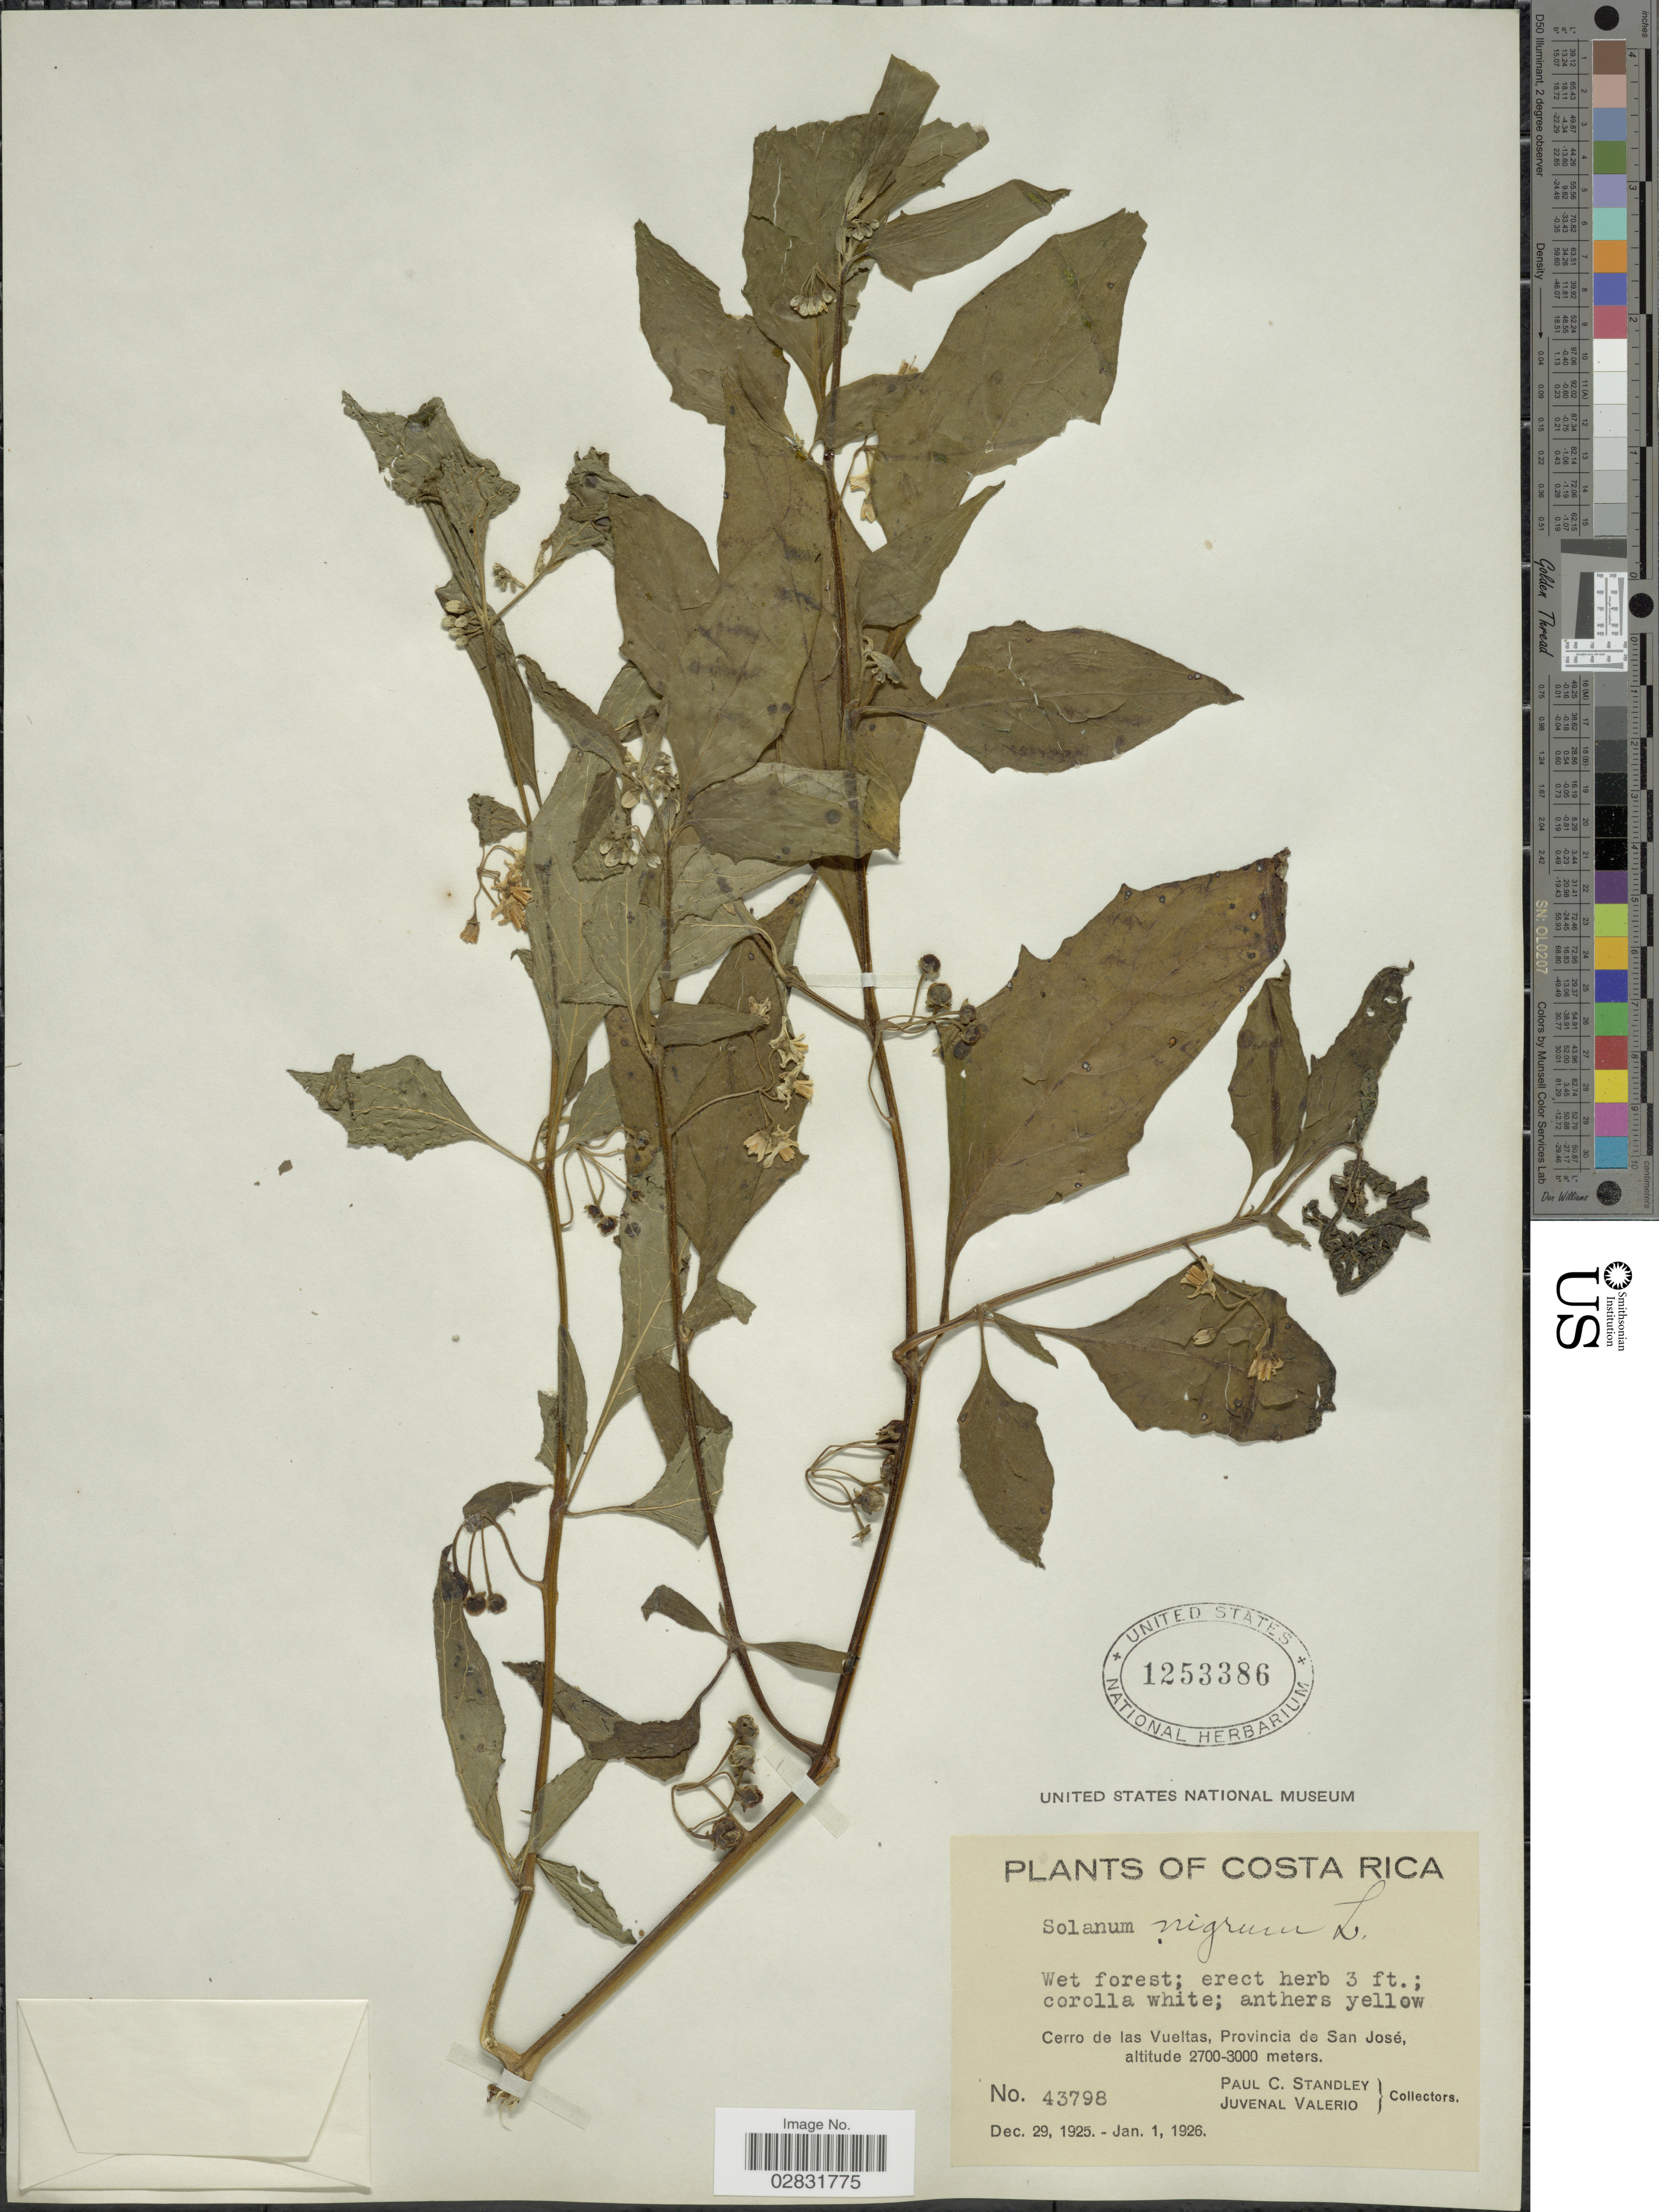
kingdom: Plantae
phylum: Tracheophyta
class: Magnoliopsida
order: Solanales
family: Solanaceae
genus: Solanum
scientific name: Solanum nigrum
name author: L.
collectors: P. C. Standley & J. Valerio R.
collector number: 43798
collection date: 1925-12-29/1926-01-01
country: Costa Rica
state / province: San José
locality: Cerro de las Vueltas.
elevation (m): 2700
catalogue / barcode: US 1253386